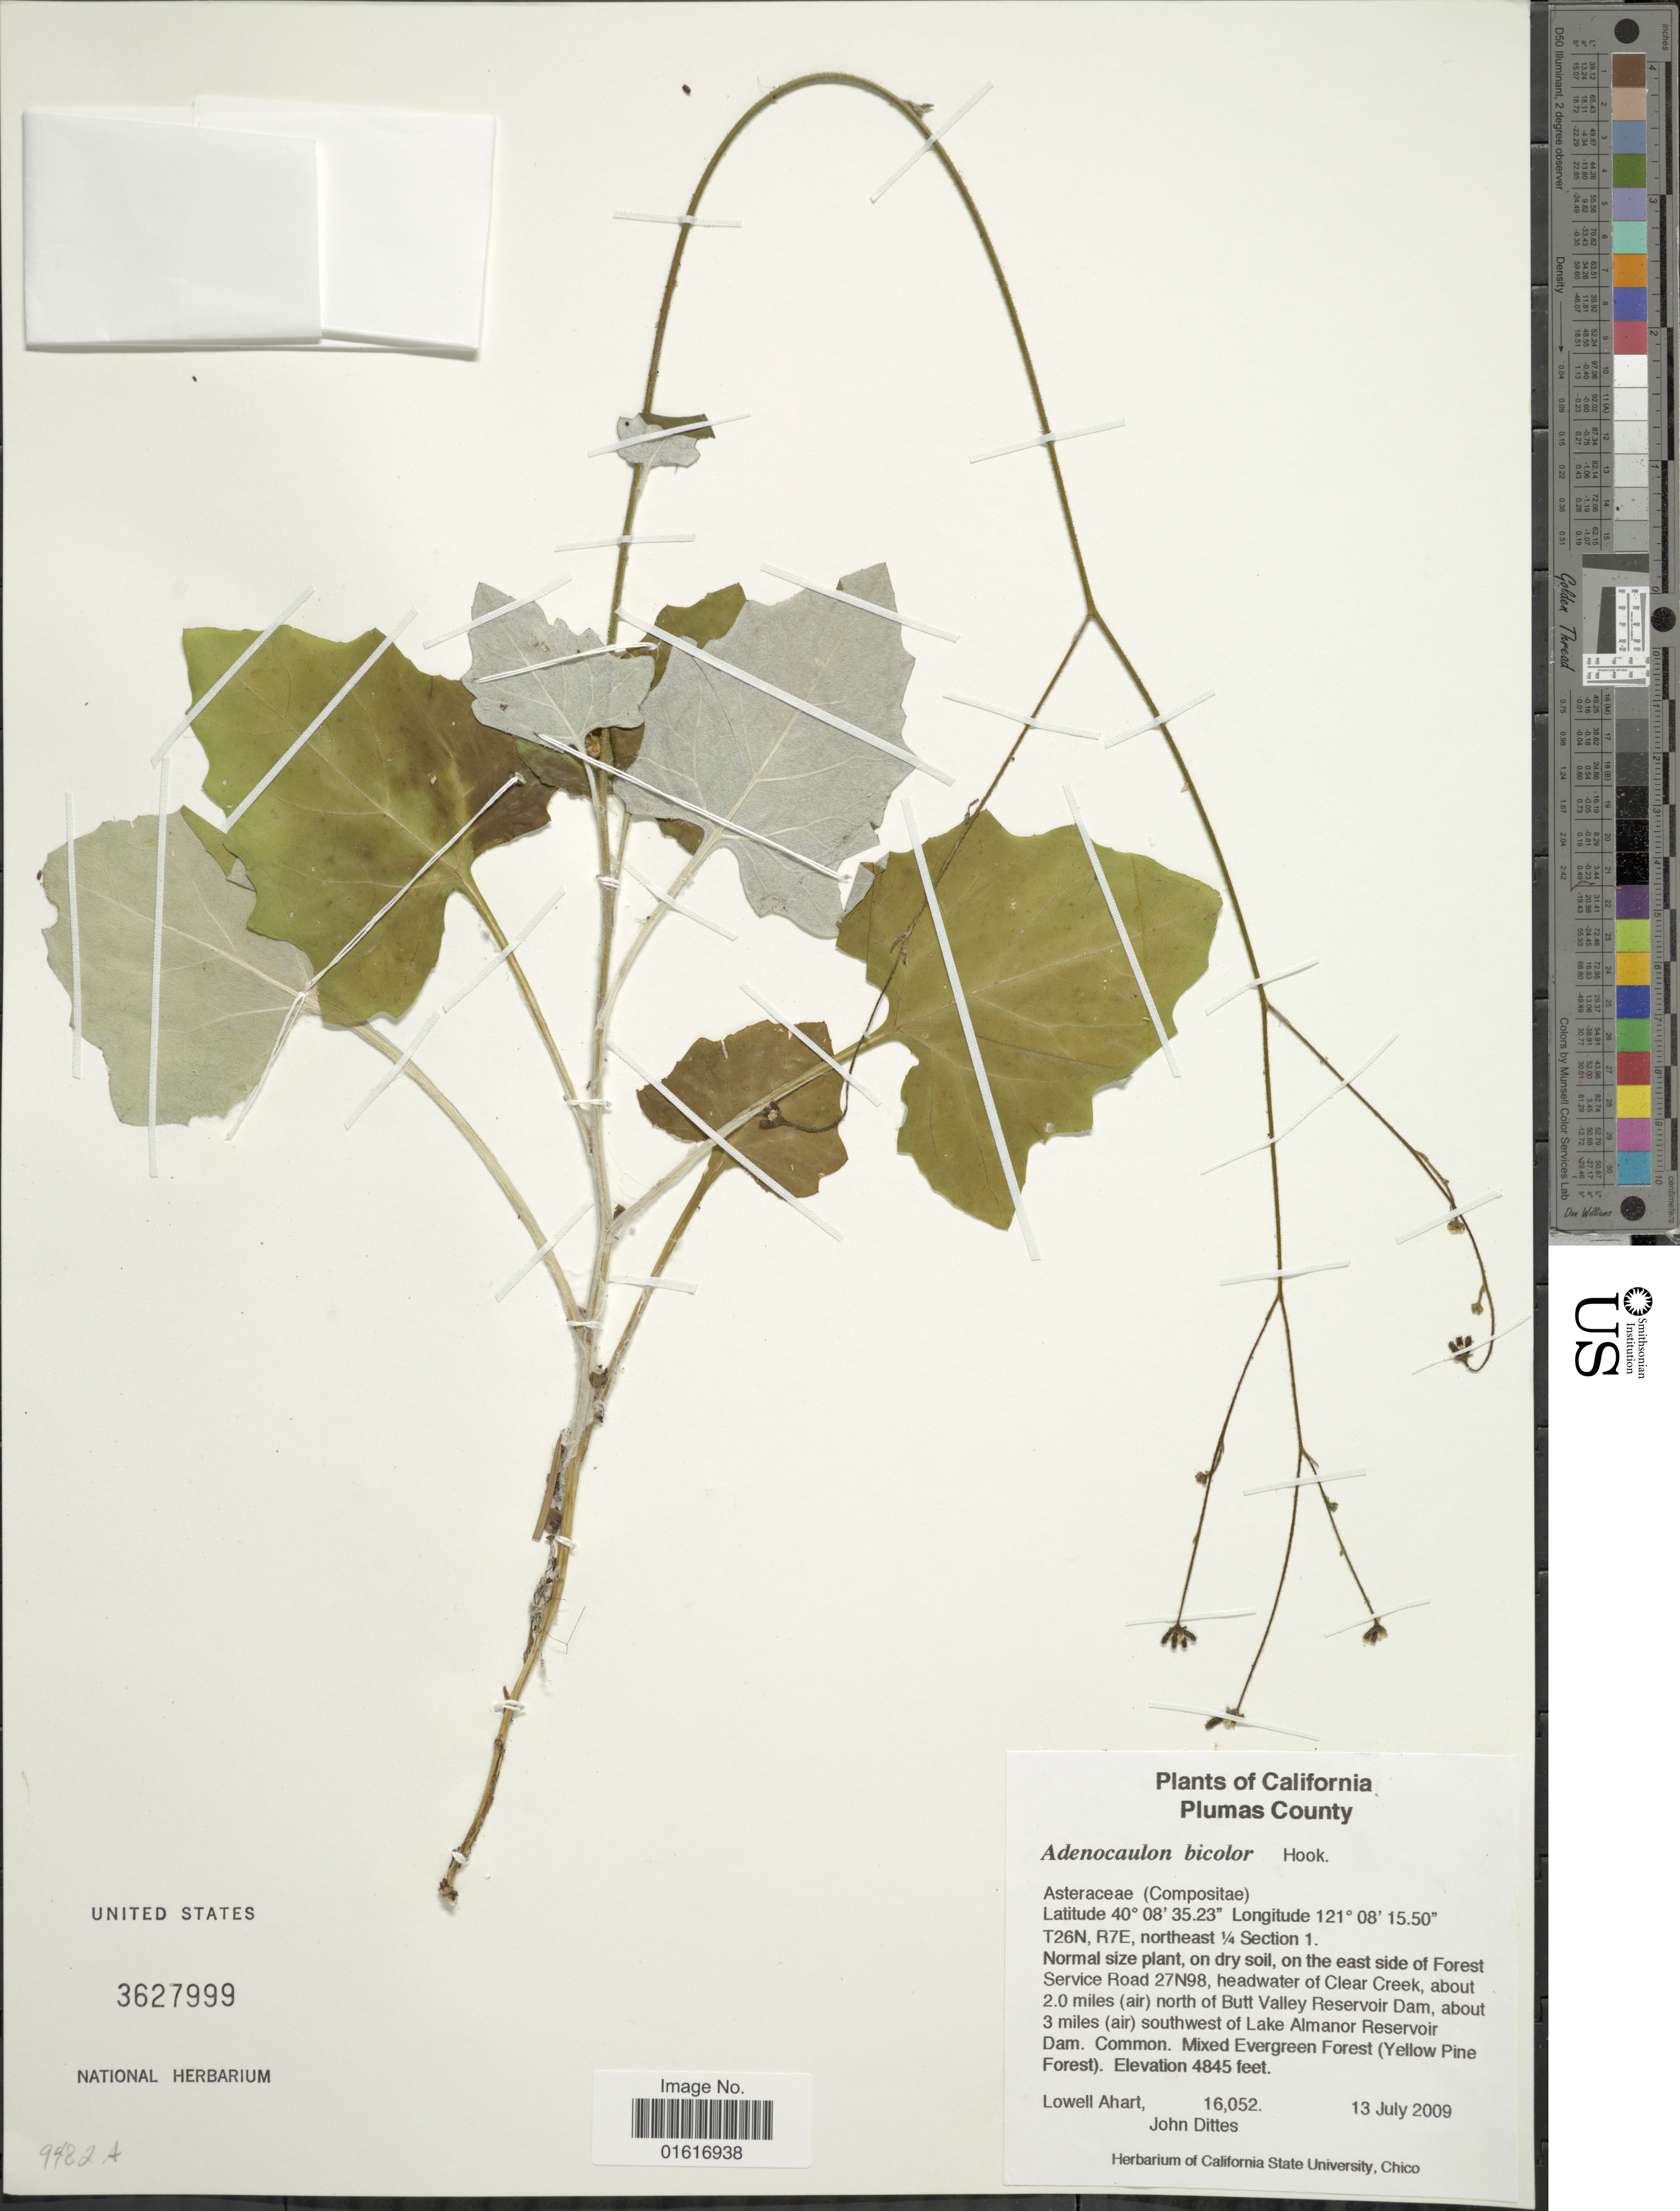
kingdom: Plantae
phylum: Tracheophyta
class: Magnoliopsida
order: Asterales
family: Asteraceae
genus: Adenocaulon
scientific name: Adenocaulon bicolor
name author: Hook.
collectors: L. Ahart & J. Dittes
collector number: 16052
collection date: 2009-07-13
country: United States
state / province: California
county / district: Plumas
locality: Plumas County, T26N, R7E, northeast ¼ Section 1. Normal size plant, on dry soil, on the east side of Forest Service Road 27N98, headwater of Clear Creek, about 2.0 miles (air) north of Butt Valley Reservoir Dam, about 3 miles (air) southwest of Lake Almanor Reservoir Dam. Common. Mixed Evergreen Forest (Yellow Pine Forest)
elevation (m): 1477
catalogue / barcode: US 3627999